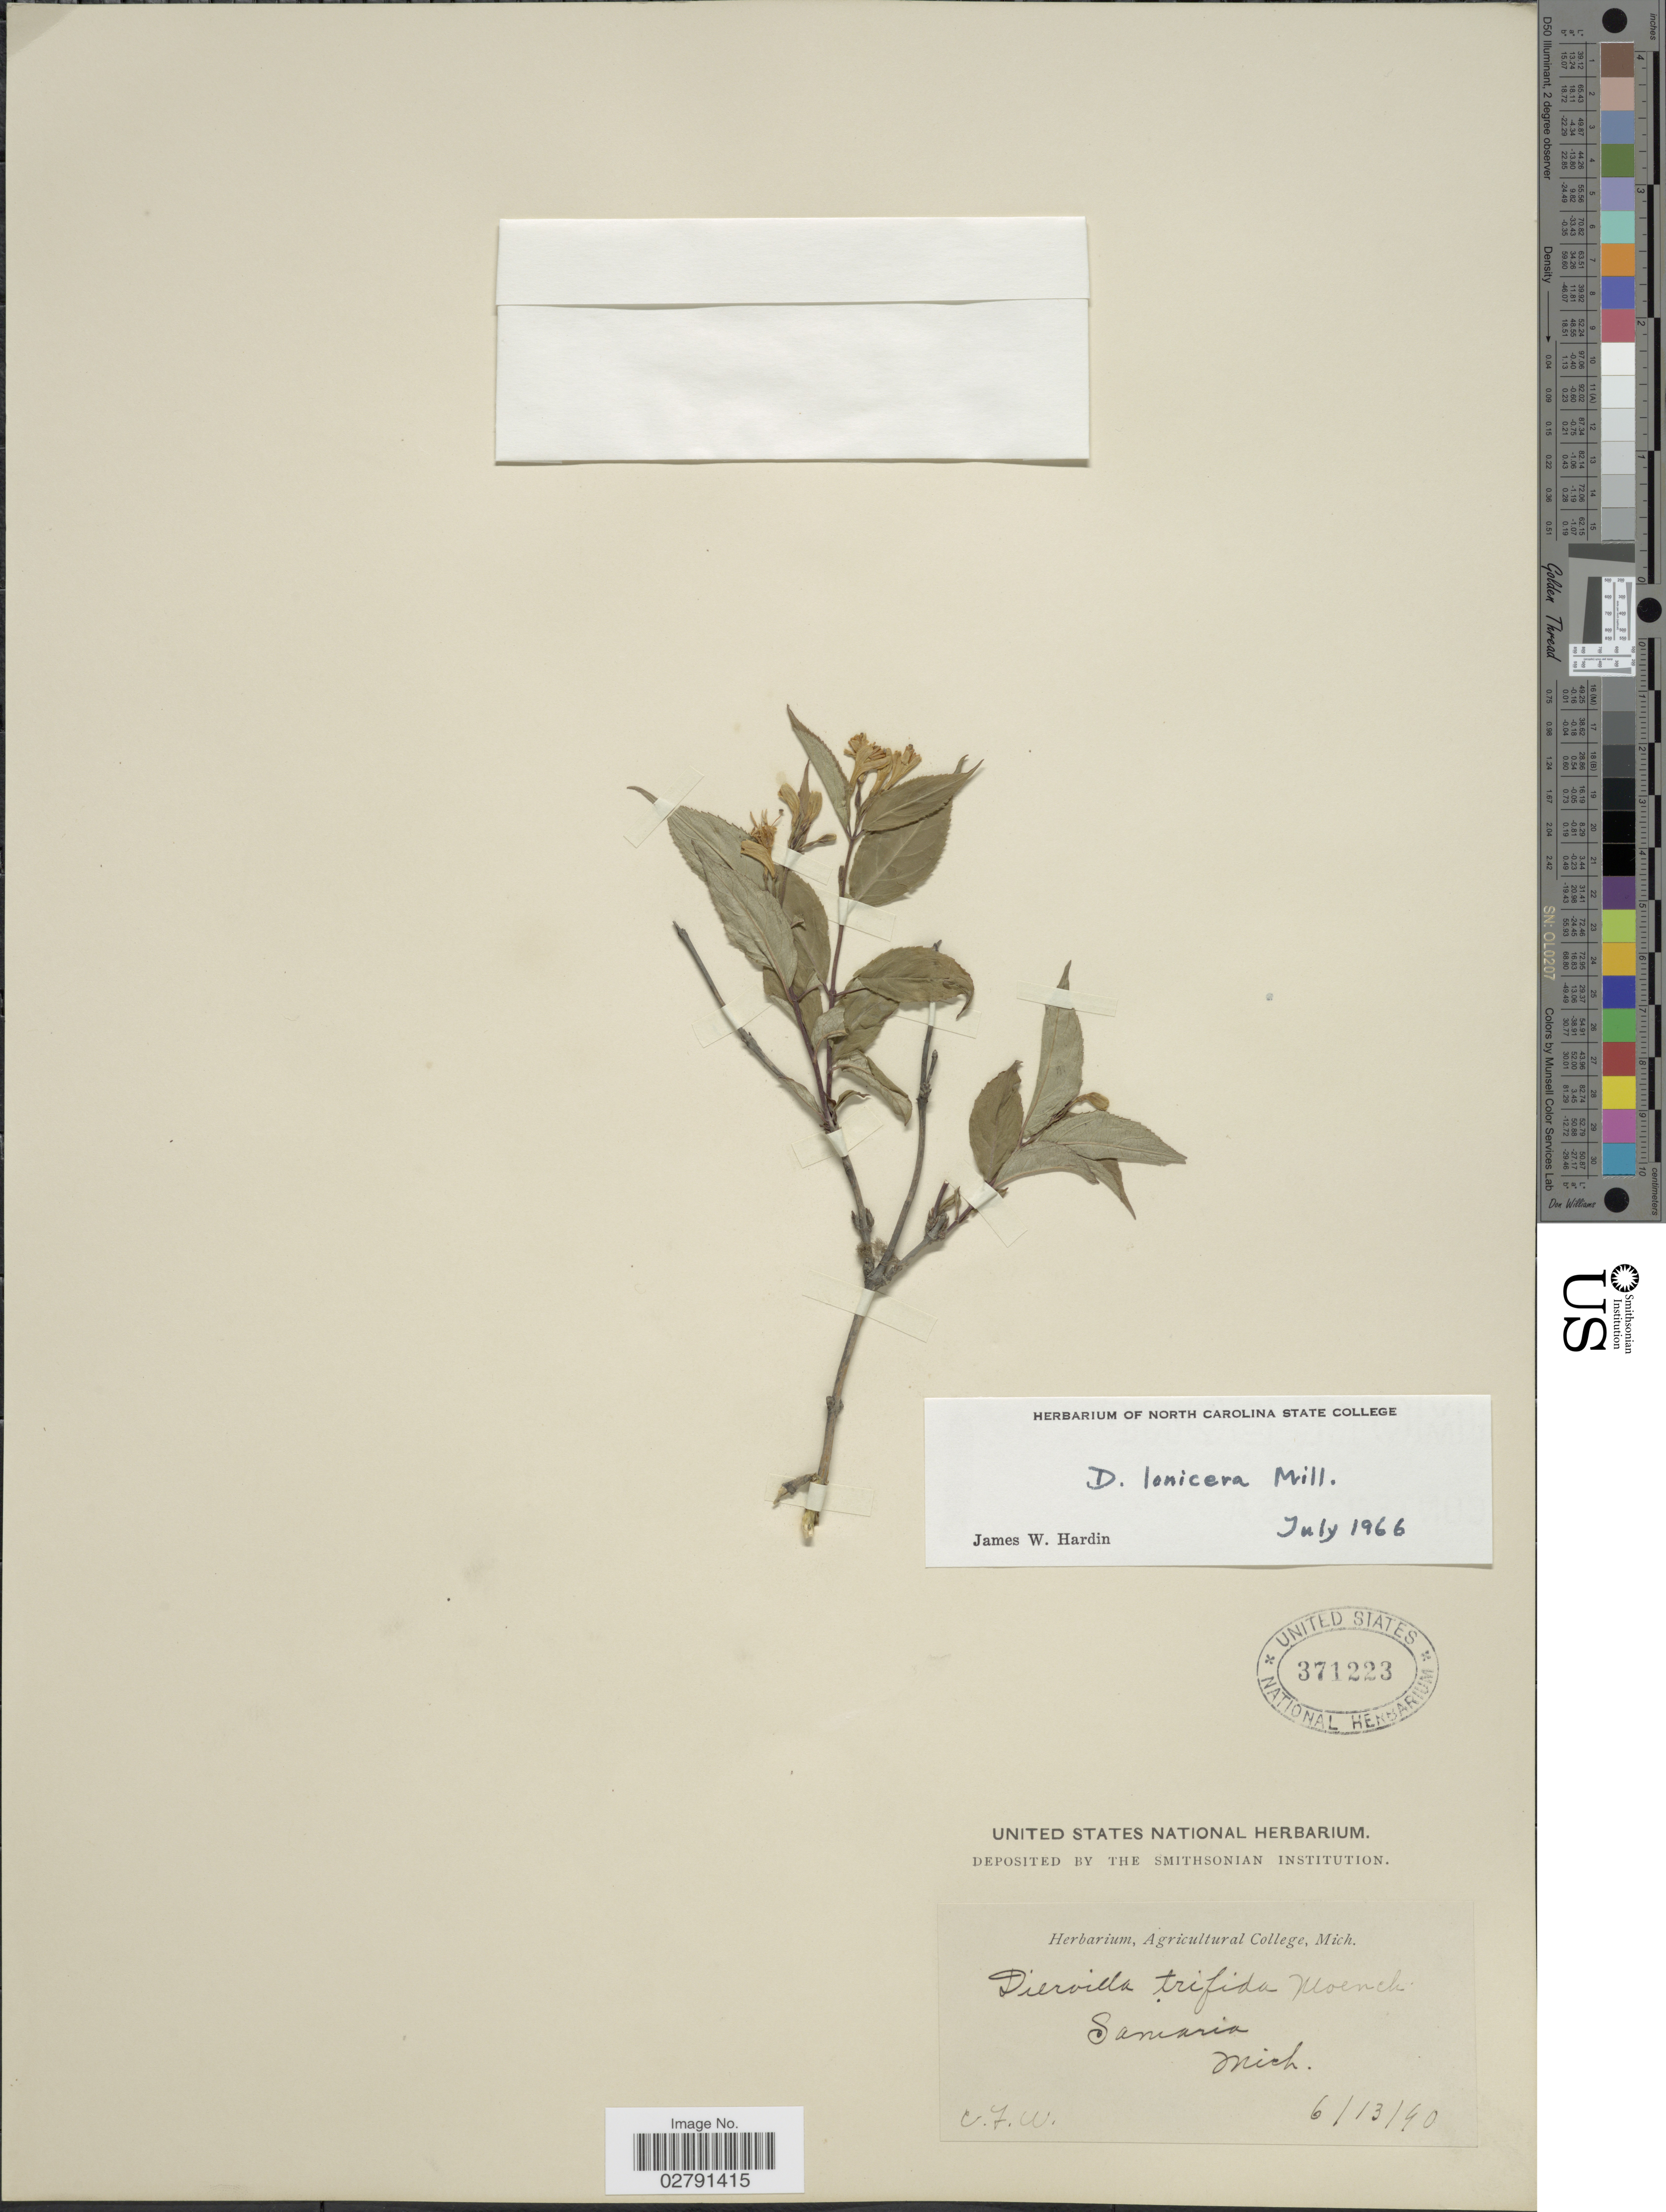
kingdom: Plantae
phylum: Tracheophyta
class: Magnoliopsida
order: Dipsacales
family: Caprifoliaceae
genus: Diervilla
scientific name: Diervilla lonicera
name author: Mill.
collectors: L. F. W.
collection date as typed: Transcribed d/m/y: 13/6/40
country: United States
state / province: Michigan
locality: Samaria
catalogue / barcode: US 371223